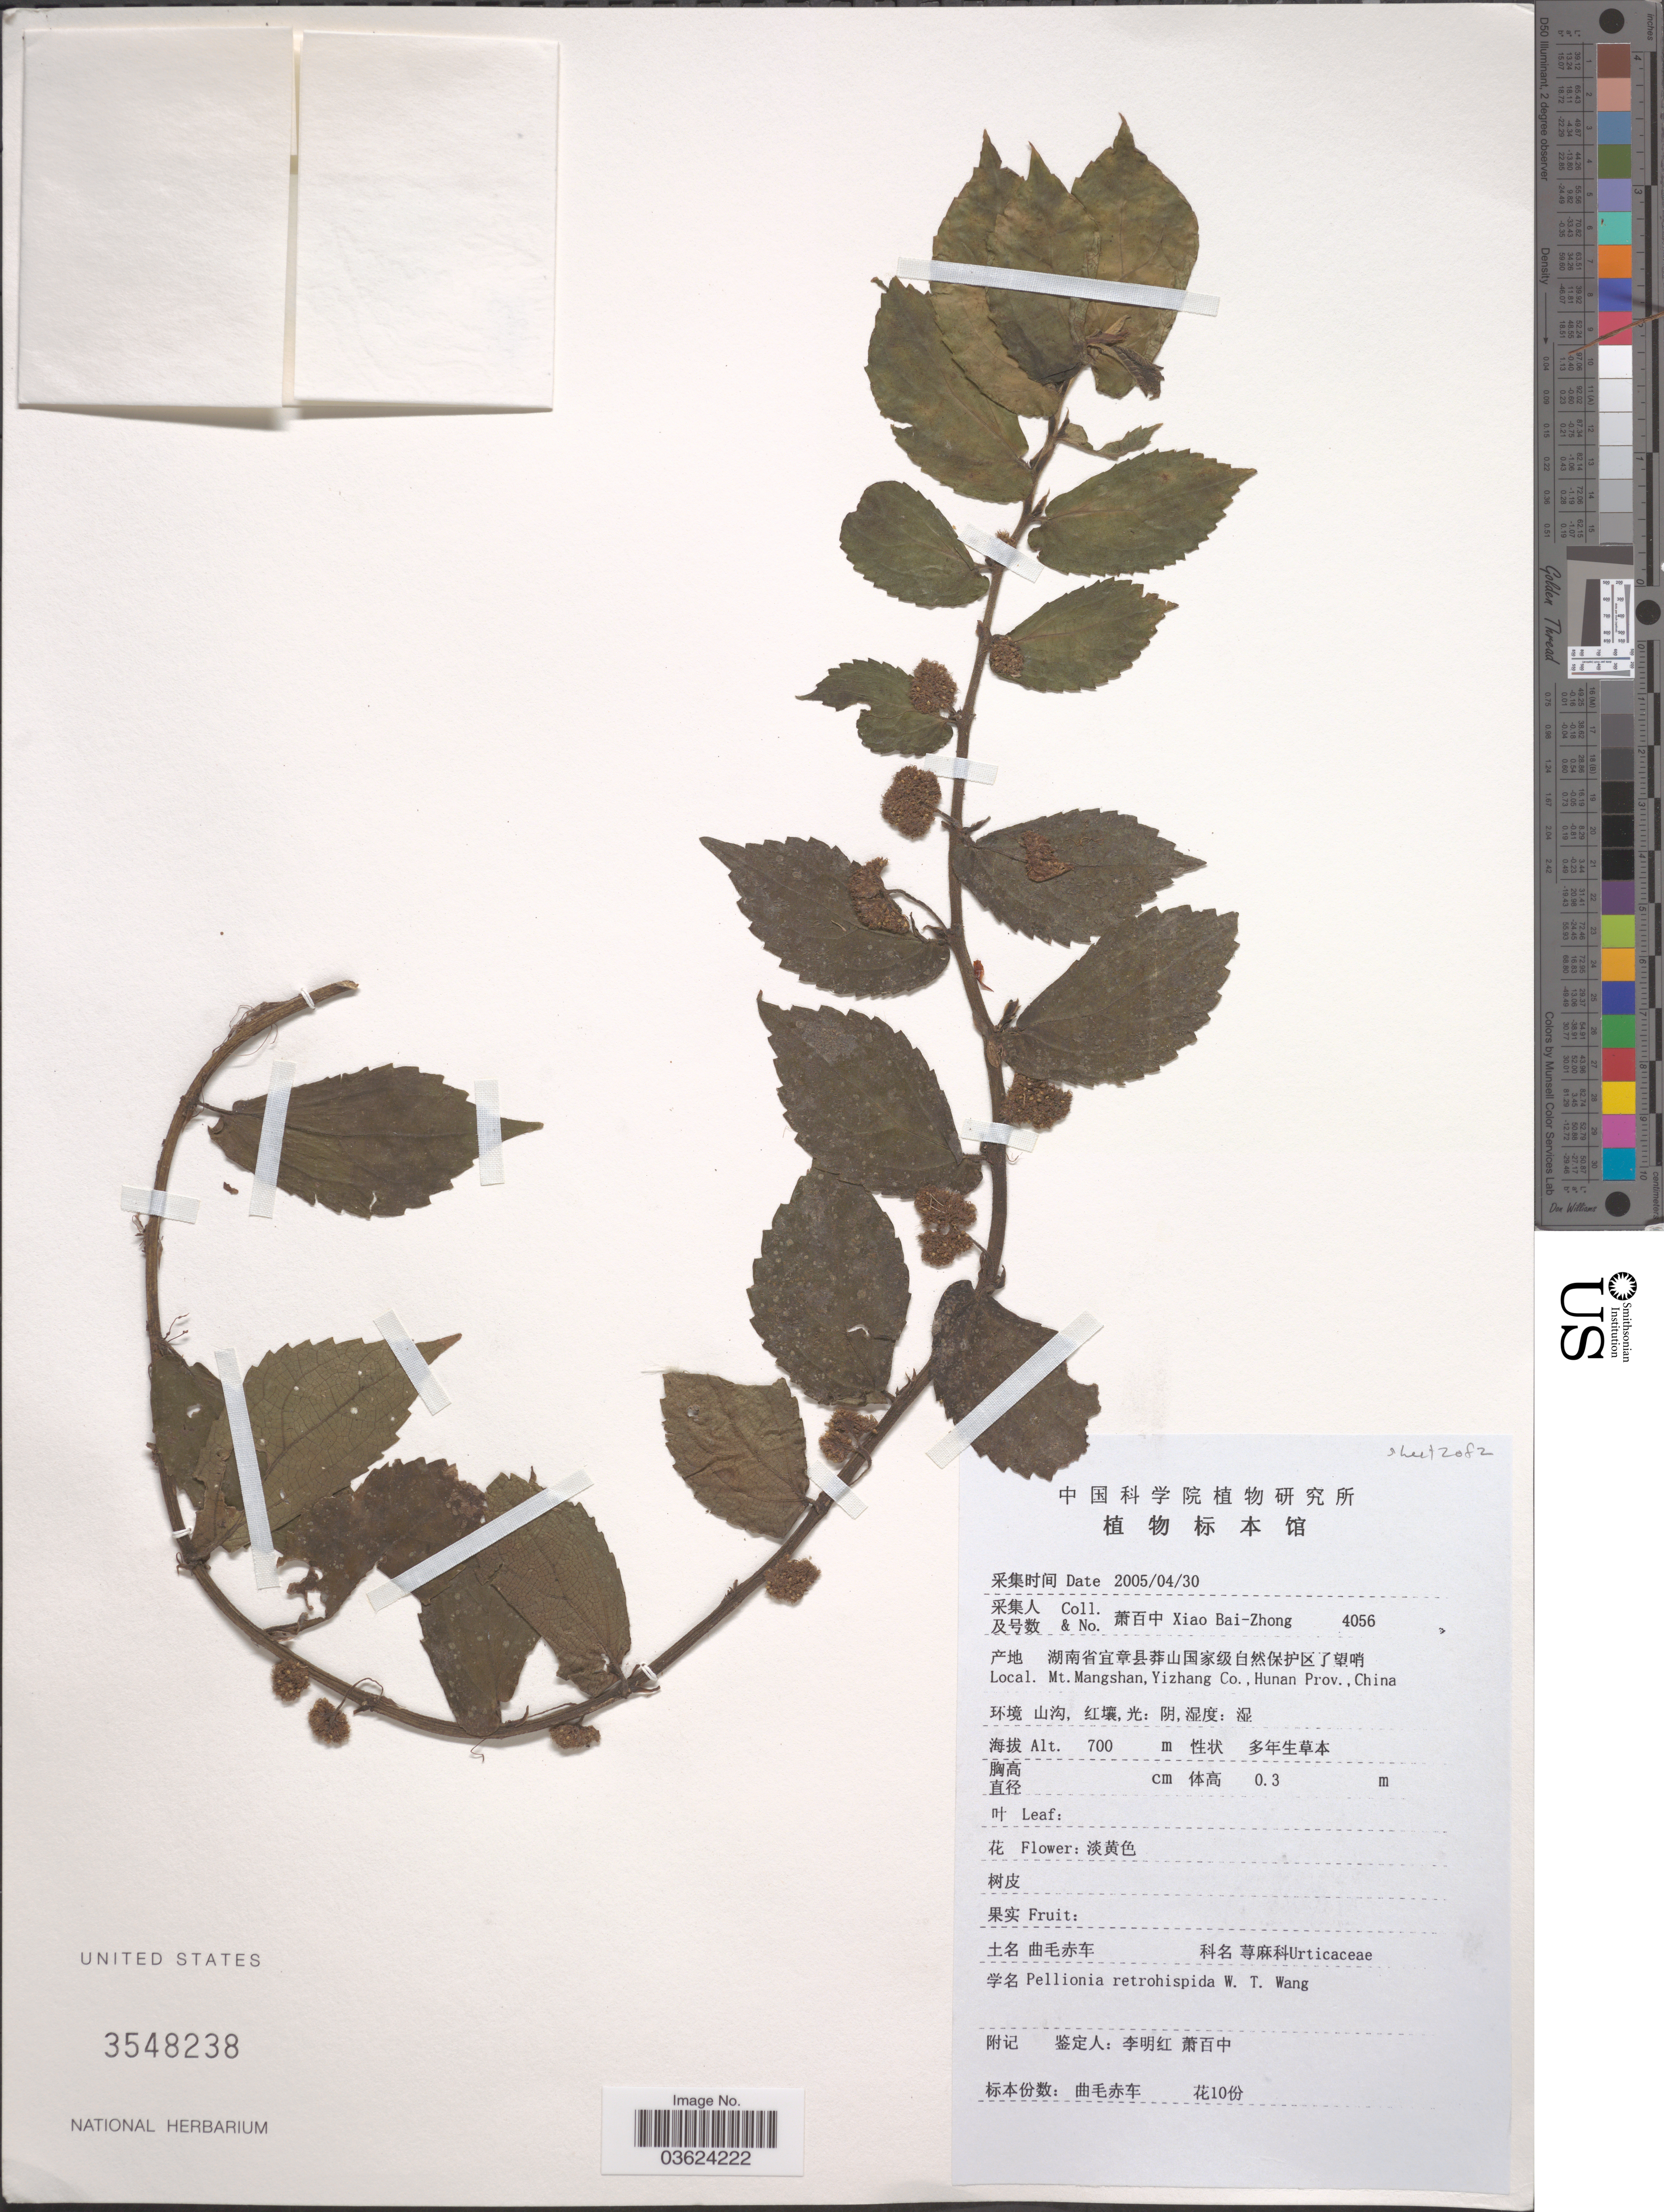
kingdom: Plantae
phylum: Tracheophyta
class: Magnoliopsida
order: Rosales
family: Urticaceae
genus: Pellionia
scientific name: Pellionia retrohispida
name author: W.T. Wang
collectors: B. Z. Xiao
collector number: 4056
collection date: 2005-04-30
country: China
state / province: Hunan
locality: Mt. Mangshan, Yizhang Co.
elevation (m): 700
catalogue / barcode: US 3548238